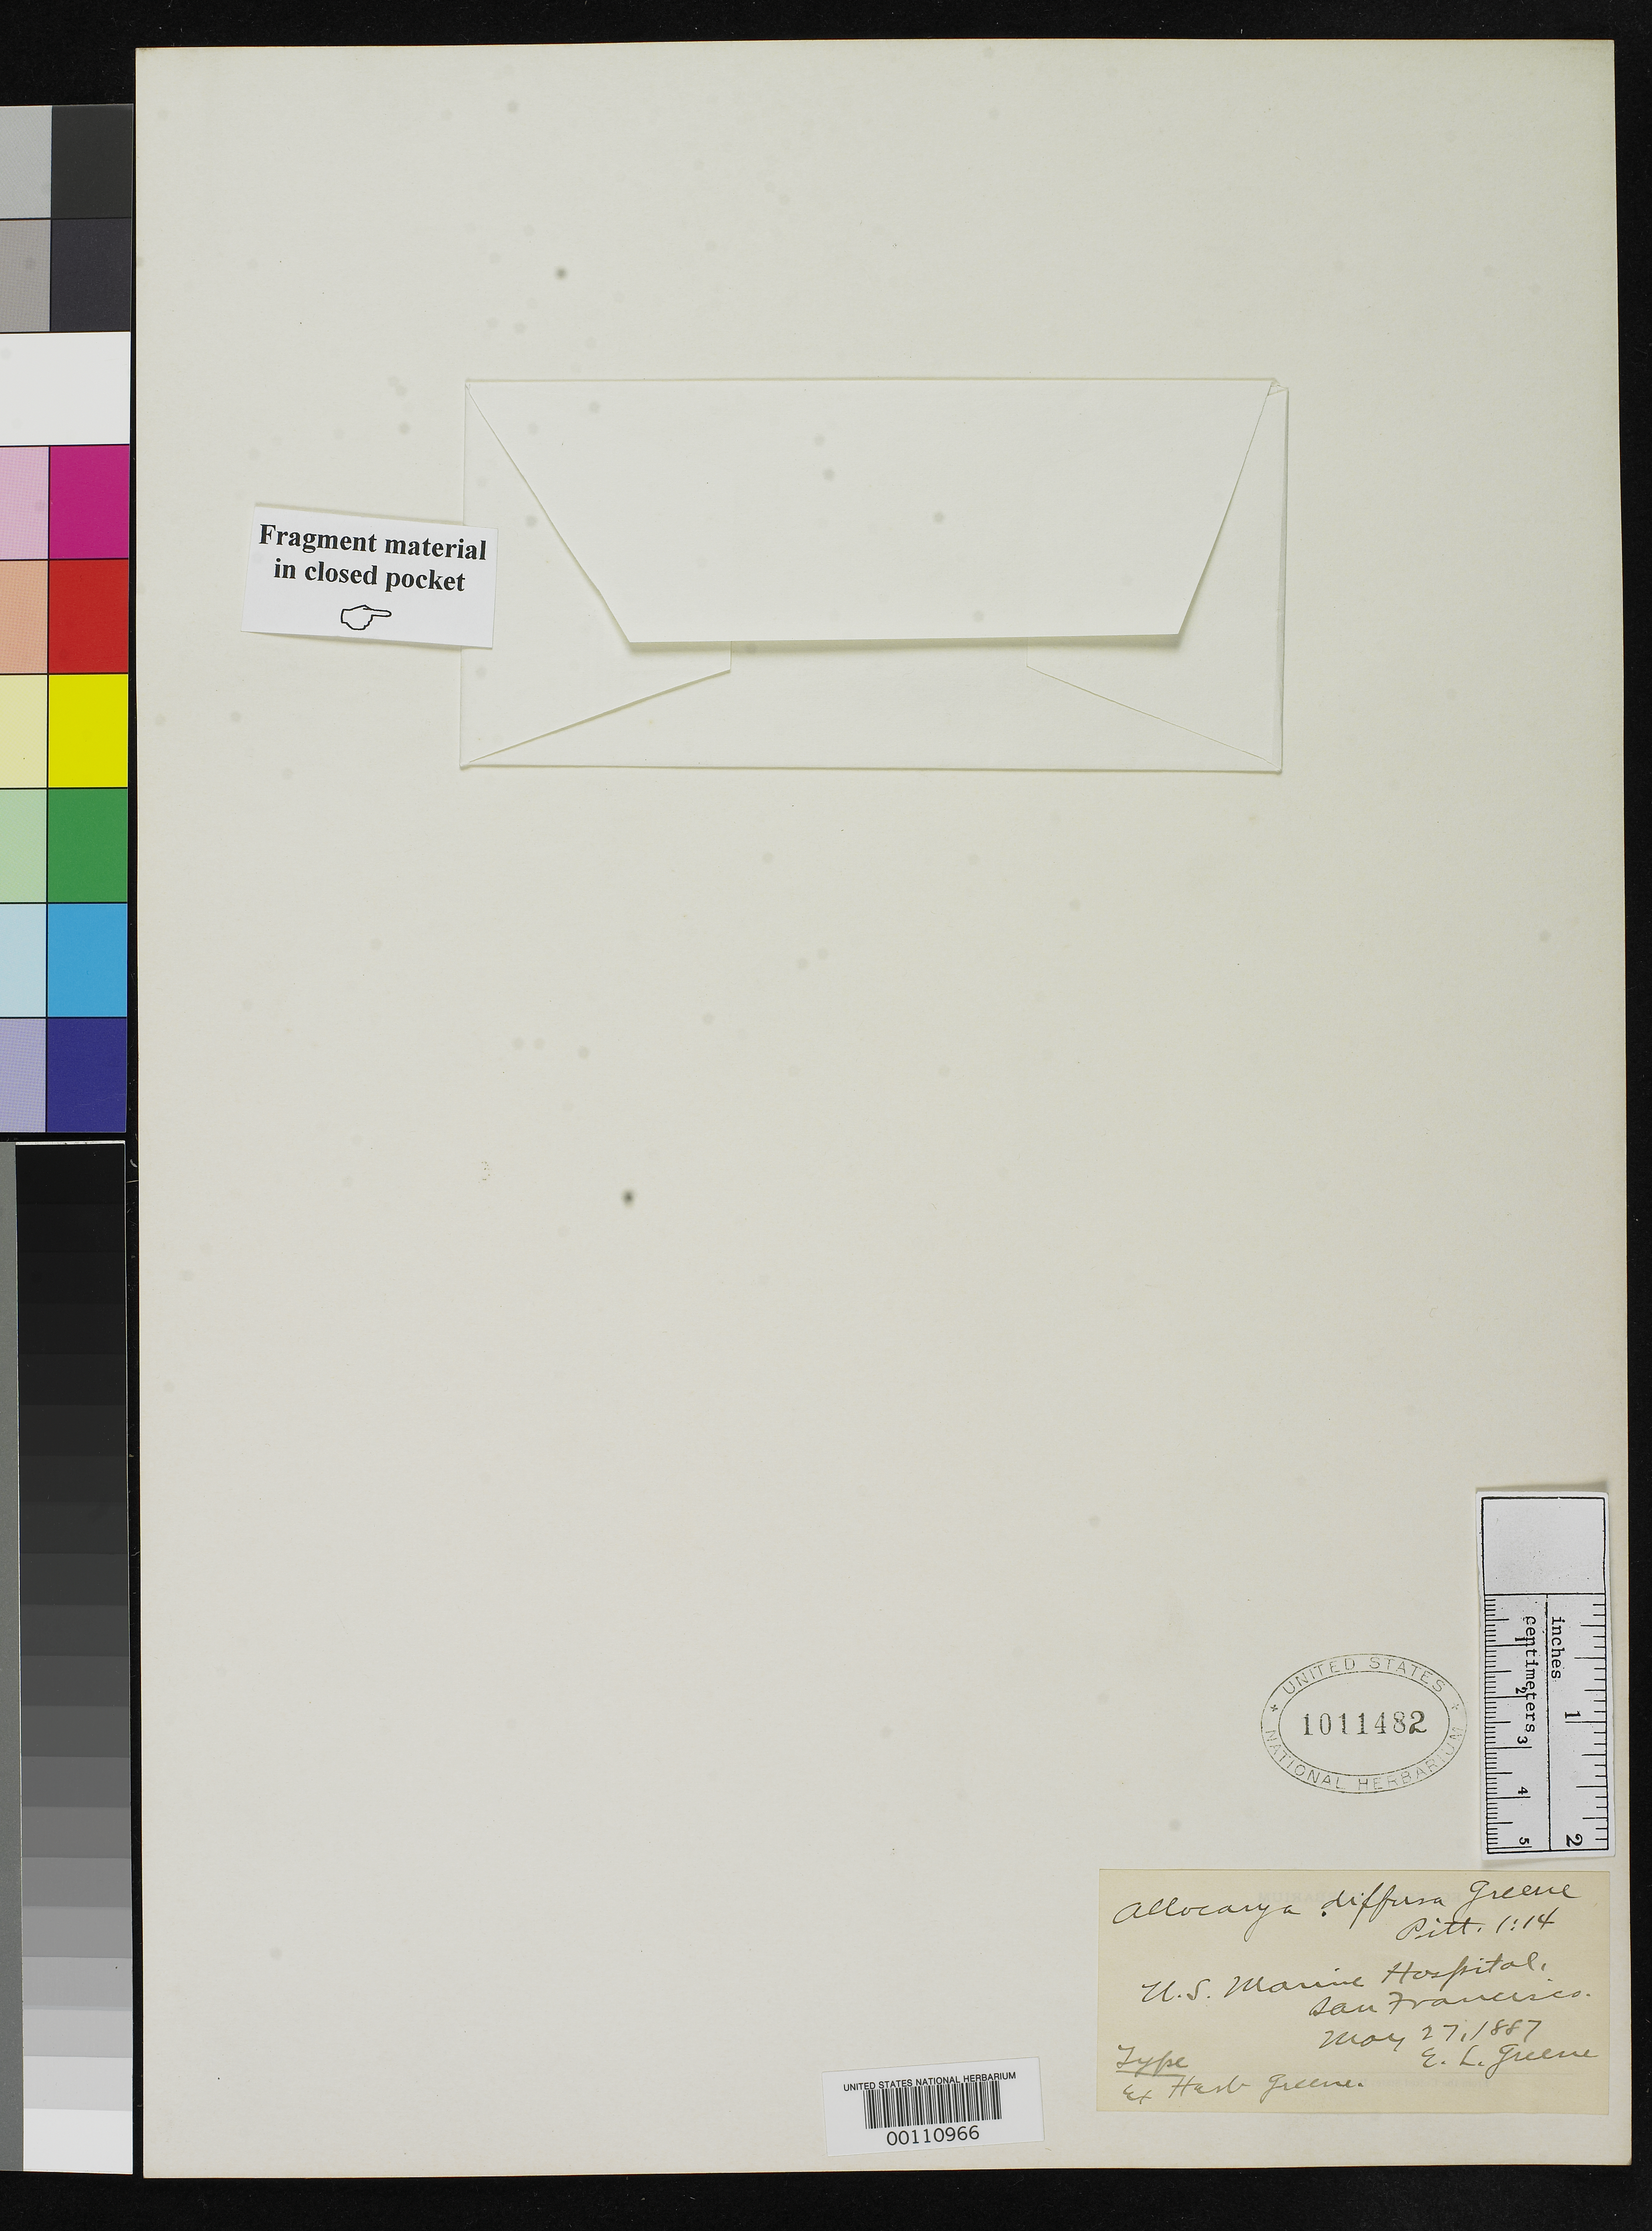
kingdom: Plantae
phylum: Tracheophyta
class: Magnoliopsida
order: Boraginales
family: Boraginaceae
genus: Allocarya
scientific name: Allocarya diffusa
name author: Greene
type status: Type Fragment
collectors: E. L. Greene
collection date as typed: Apr 1886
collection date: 1886-04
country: United States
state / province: California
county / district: San Francisco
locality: United States Marine Hospital.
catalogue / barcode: US 1011482